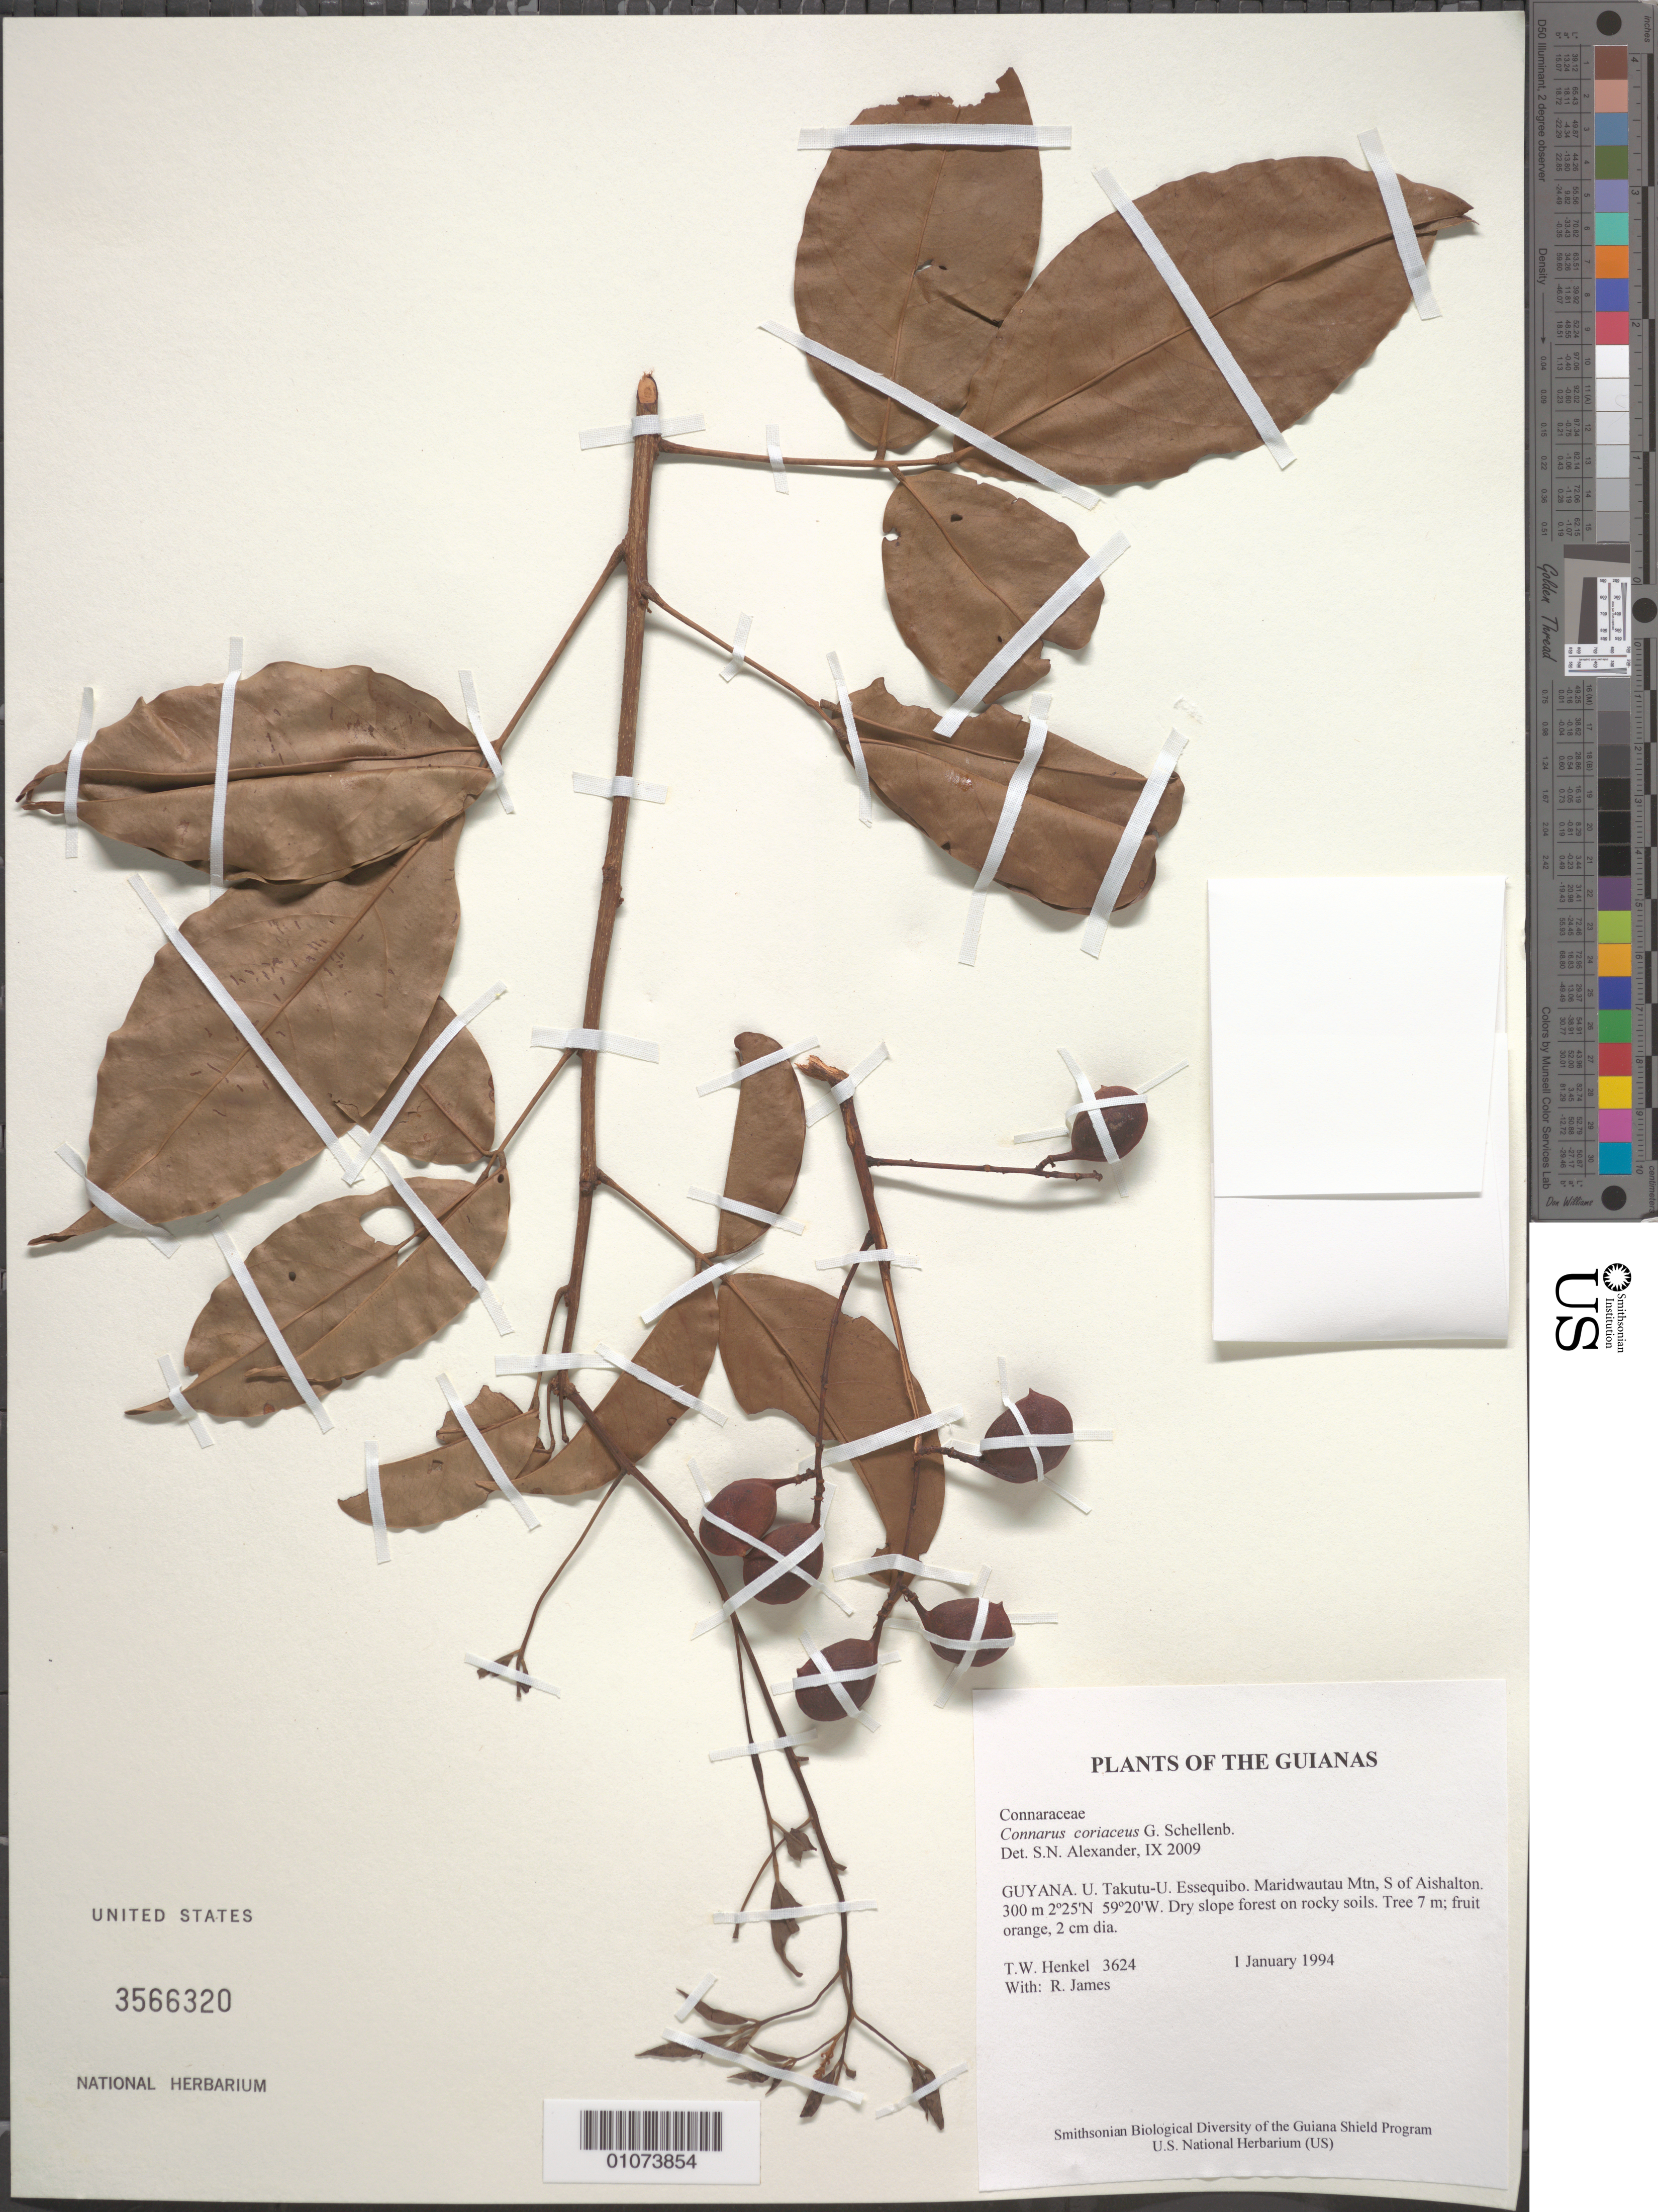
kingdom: Plantae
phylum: Tracheophyta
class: Magnoliopsida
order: Oxalidales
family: Connaraceae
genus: Connarus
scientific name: Connarus coriaceus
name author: G. Schellenb.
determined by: Alexander, S. N.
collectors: T. Henkel & R. James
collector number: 3624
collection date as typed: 1 January 1994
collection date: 1994-01-01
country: Guyana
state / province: U. Takutu-U. Essequibo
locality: Maridwautau Mtn, S of Aishalton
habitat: Dry slope forest on rocky soils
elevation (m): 300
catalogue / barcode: US 3566320